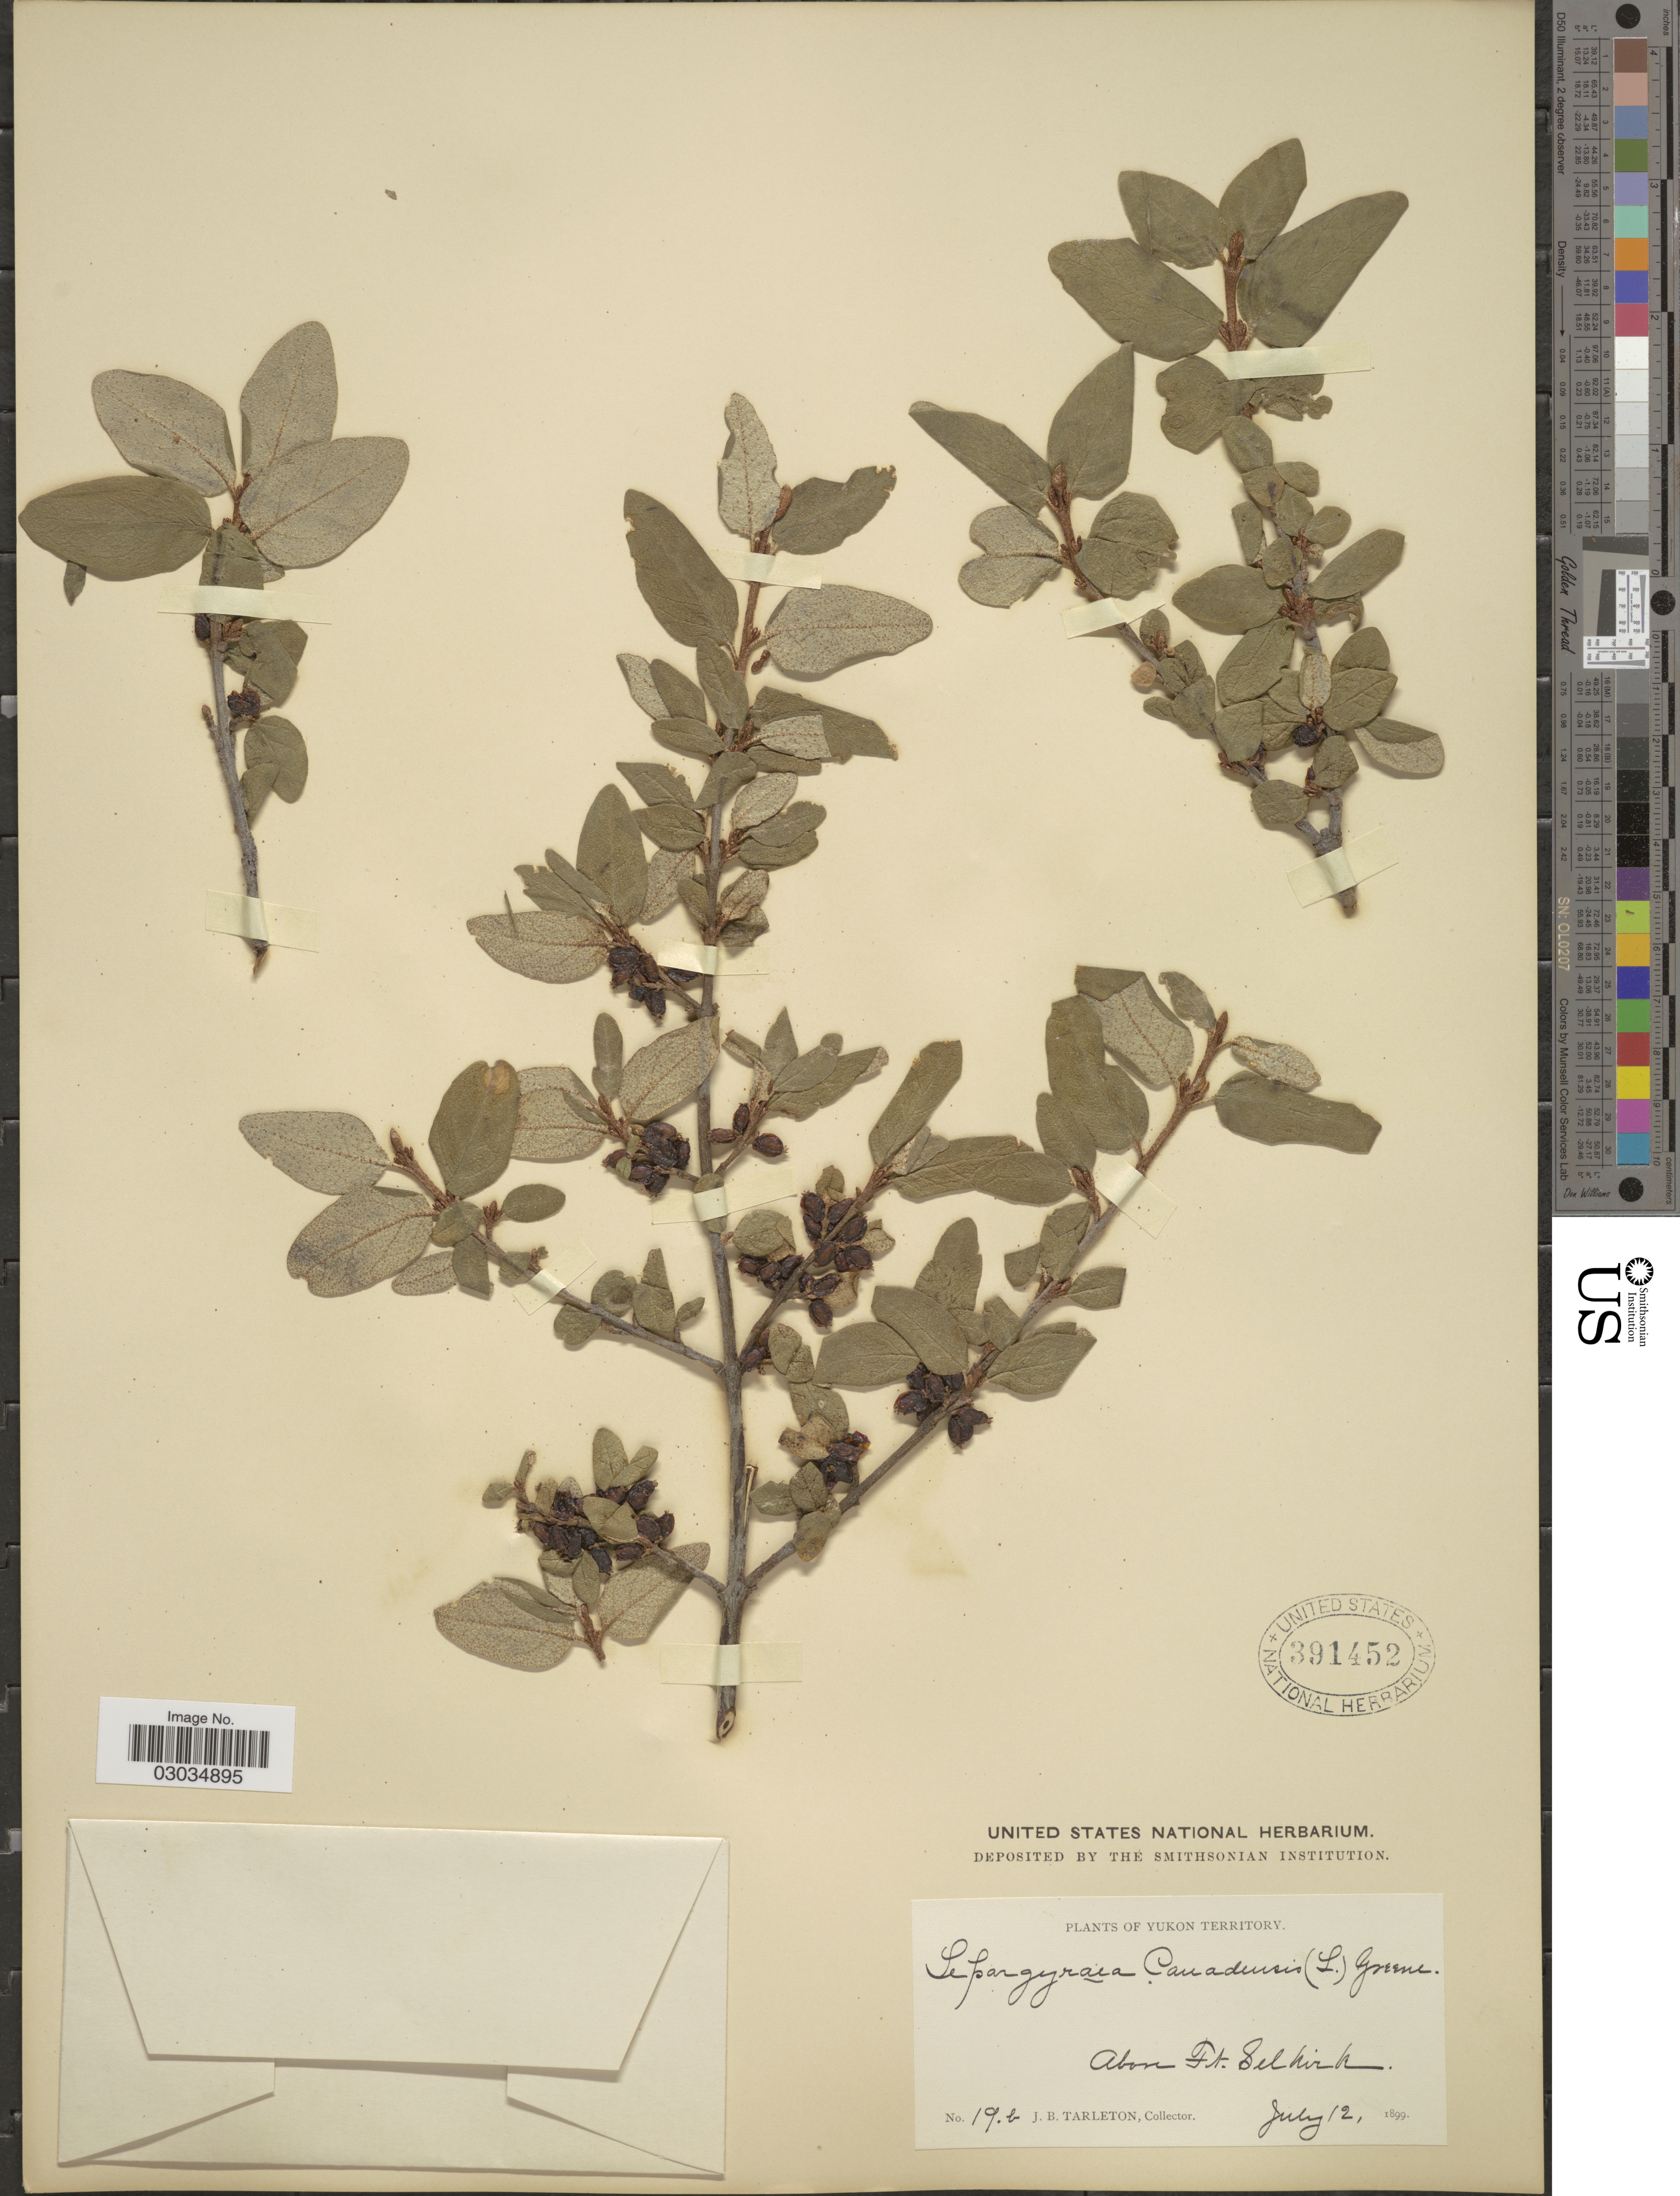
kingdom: Plantae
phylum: Tracheophyta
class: Magnoliopsida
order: Rosales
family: Elaeagnaceae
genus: Shepherdia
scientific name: Shepherdia canadensis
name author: (L.) Nutt.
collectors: J. Tarleton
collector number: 19.b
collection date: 1899-07-12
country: Canada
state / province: Yukon Territory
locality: Above Ft. Selkirk.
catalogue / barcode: US 391452